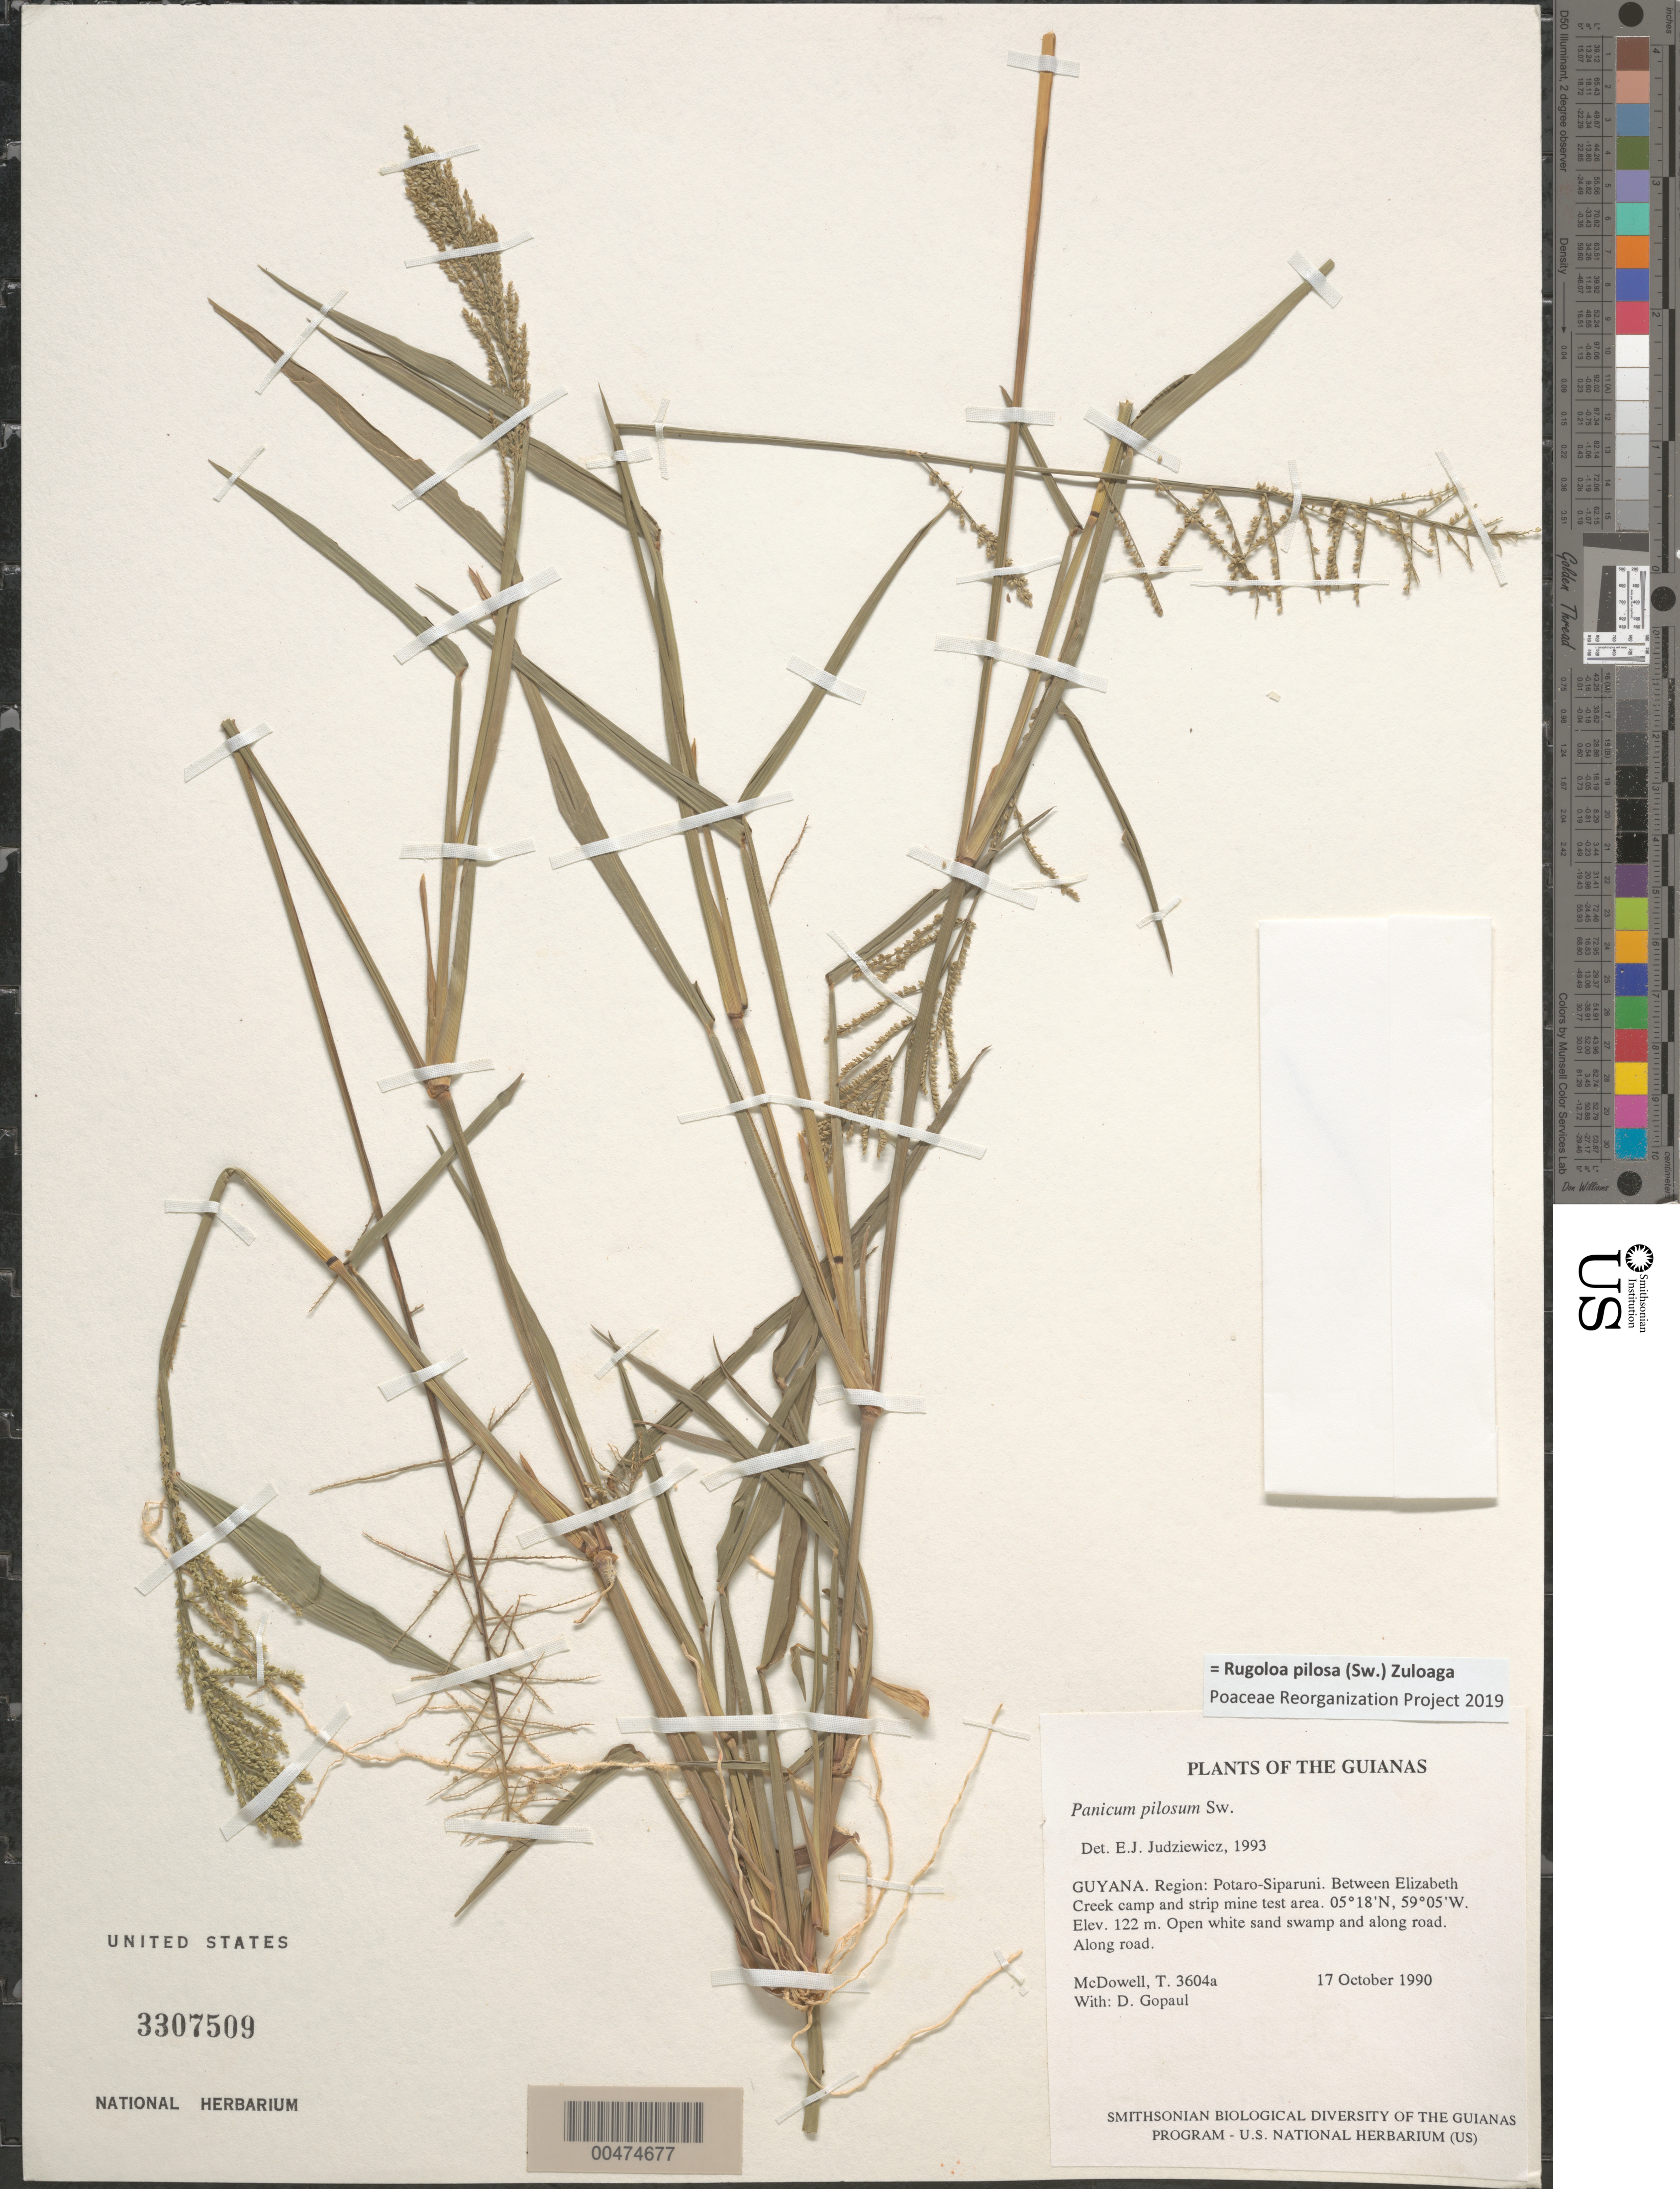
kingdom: Plantae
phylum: Tracheophyta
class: Liliopsida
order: Poales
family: Poaceae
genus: Panicum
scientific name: Panicum pilosum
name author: Sw.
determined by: Judziewicz, E. J.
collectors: T. McDowell & D. Gopaul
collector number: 3604 a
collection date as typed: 17 October 1990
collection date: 1990-10-17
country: Guyana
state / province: Potaro-Siparuni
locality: Between Elizabeth Creek camp and strip mine test area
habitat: Open white sand swamp and along road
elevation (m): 122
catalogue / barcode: US 3307509